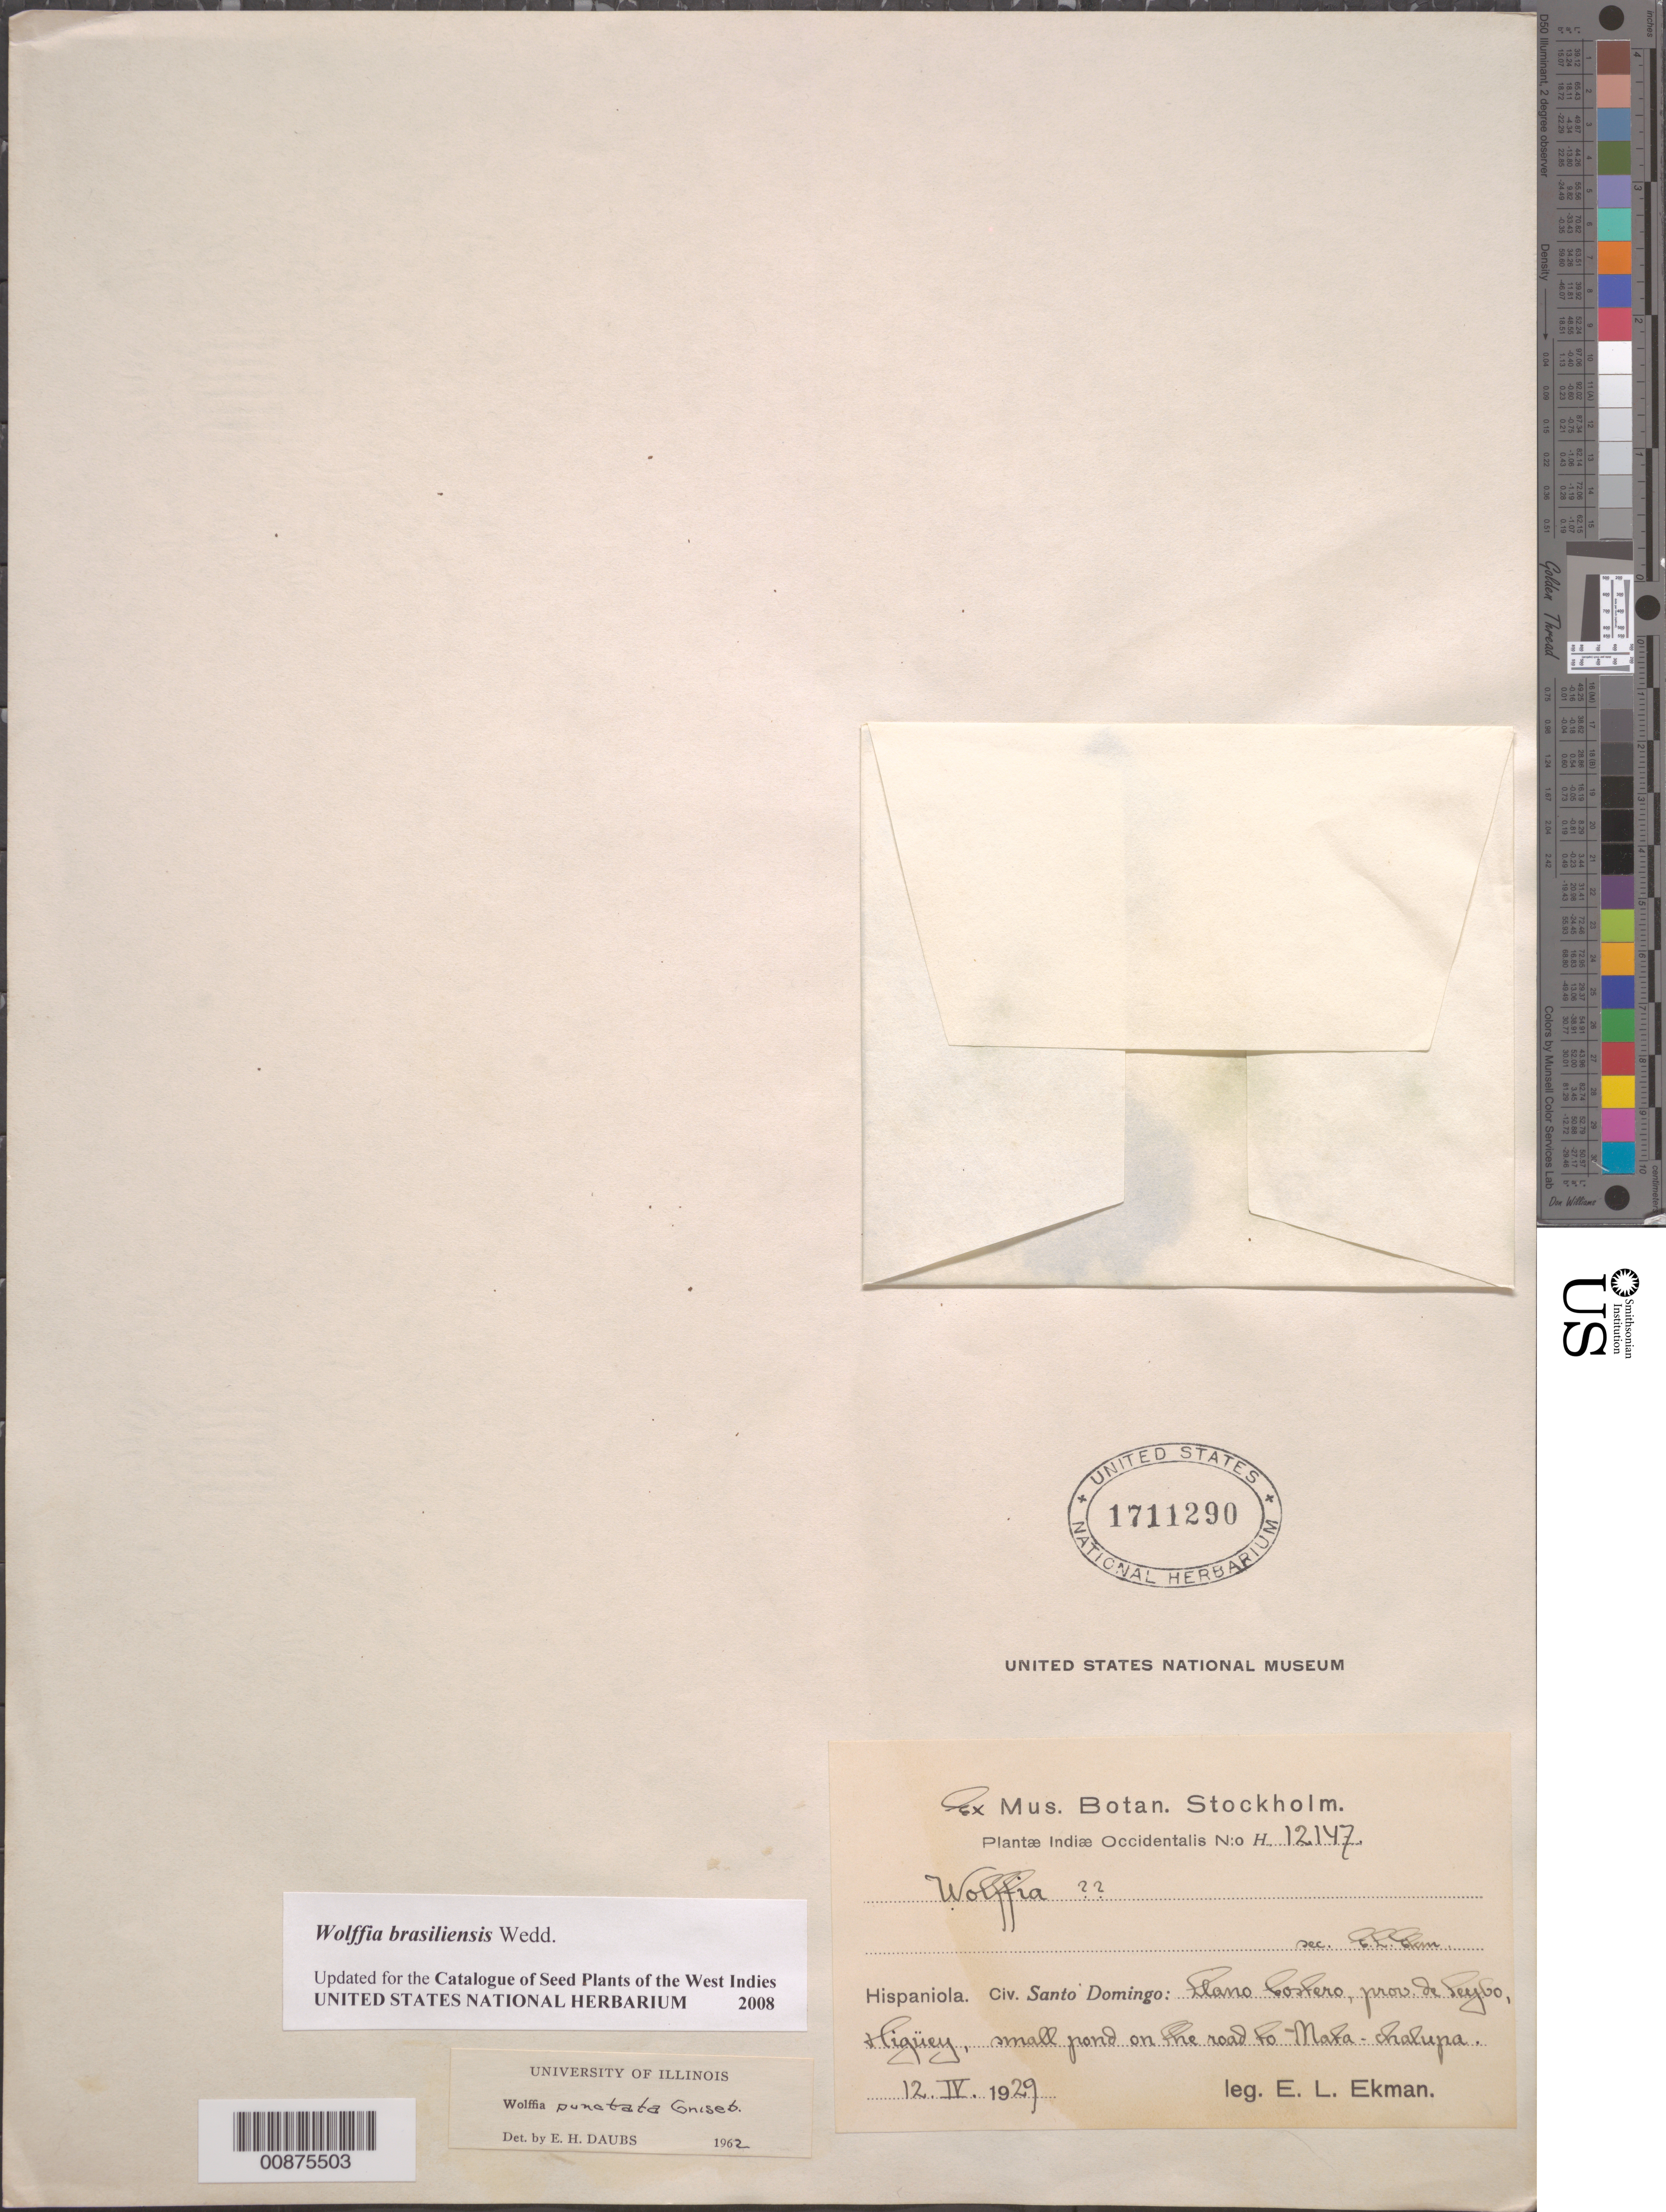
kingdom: Plantae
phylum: Tracheophyta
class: Liliopsida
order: Alismatales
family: Araceae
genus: Wolffia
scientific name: Wolffia brasiliensis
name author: Wedd.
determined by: Daubs, E. H.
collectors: E. L. Ekman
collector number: H 12147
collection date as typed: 12 Apr 1929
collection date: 1929-04-12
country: Dominican Republic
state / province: El Seibo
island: Hispaniola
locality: Llano Costero, Higüey, on the road to Mata-Chalupa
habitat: Small pond on the road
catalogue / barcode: US 1711290